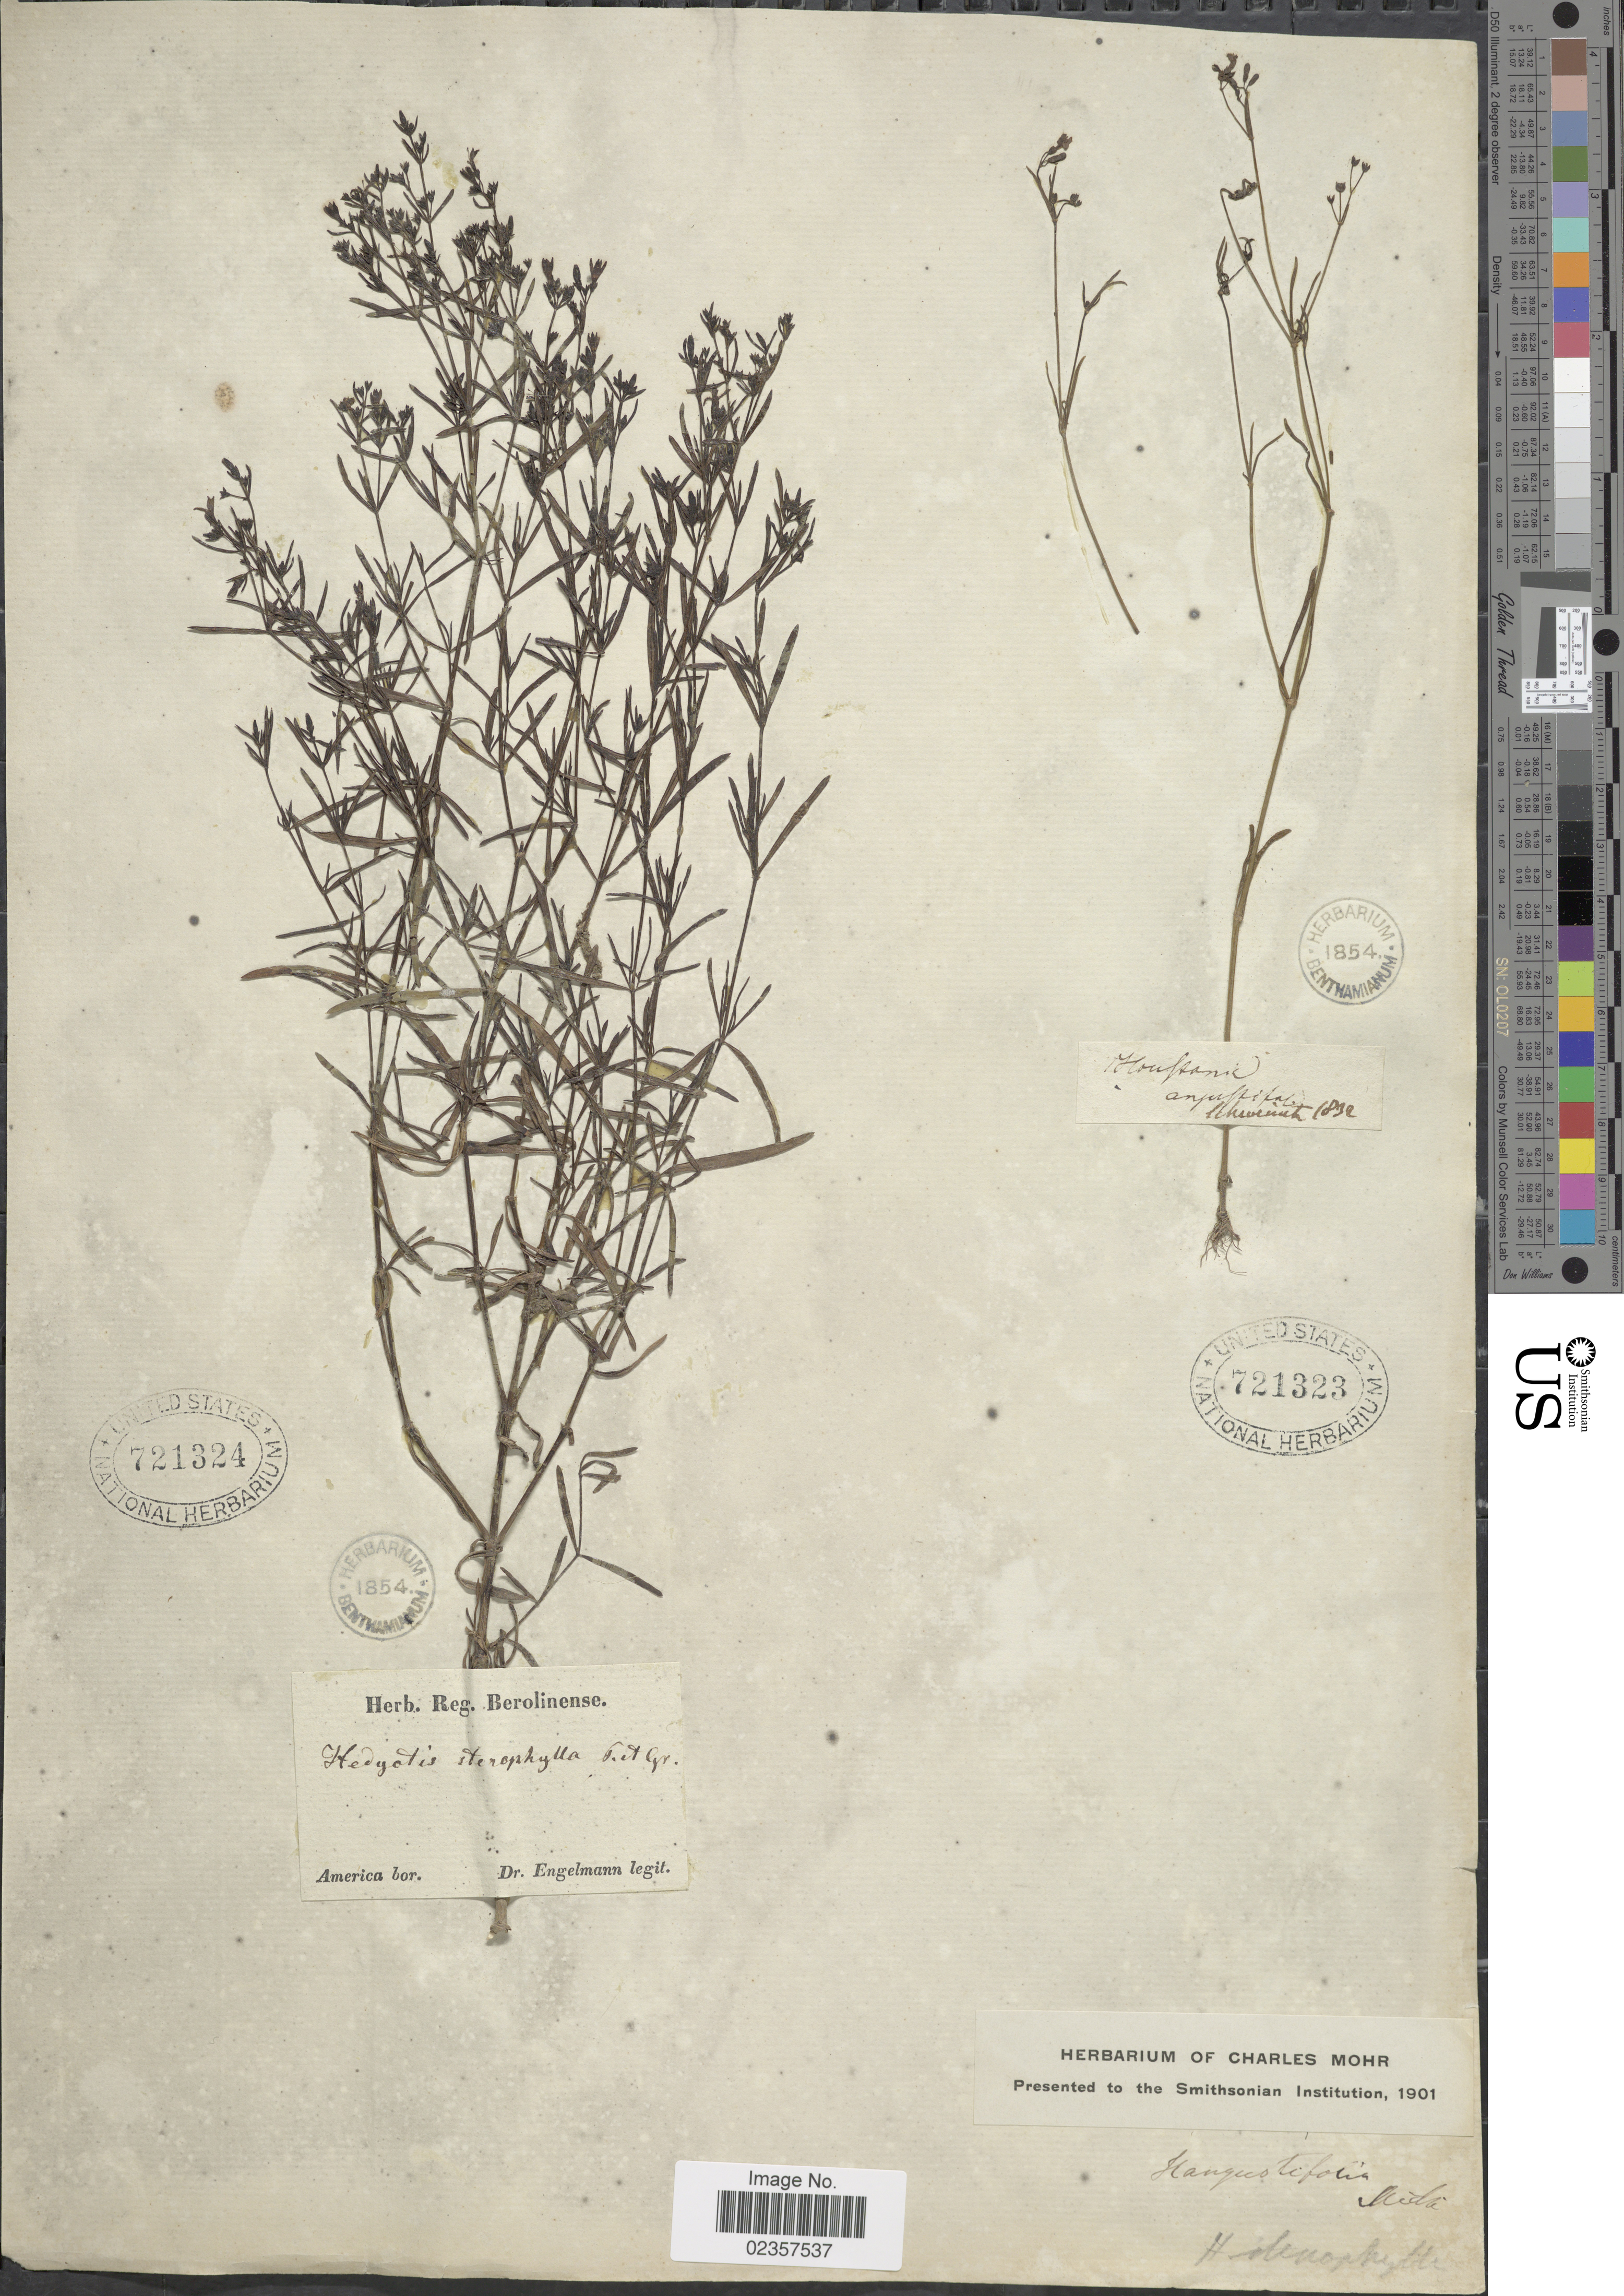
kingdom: Plantae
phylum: Tracheophyta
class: Magnoliopsida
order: Gentianales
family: Rubiaceae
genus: Houstonia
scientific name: Houstonia nigricans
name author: (Lam.) Fernald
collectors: -. Schweinte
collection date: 1832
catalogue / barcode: US 721323